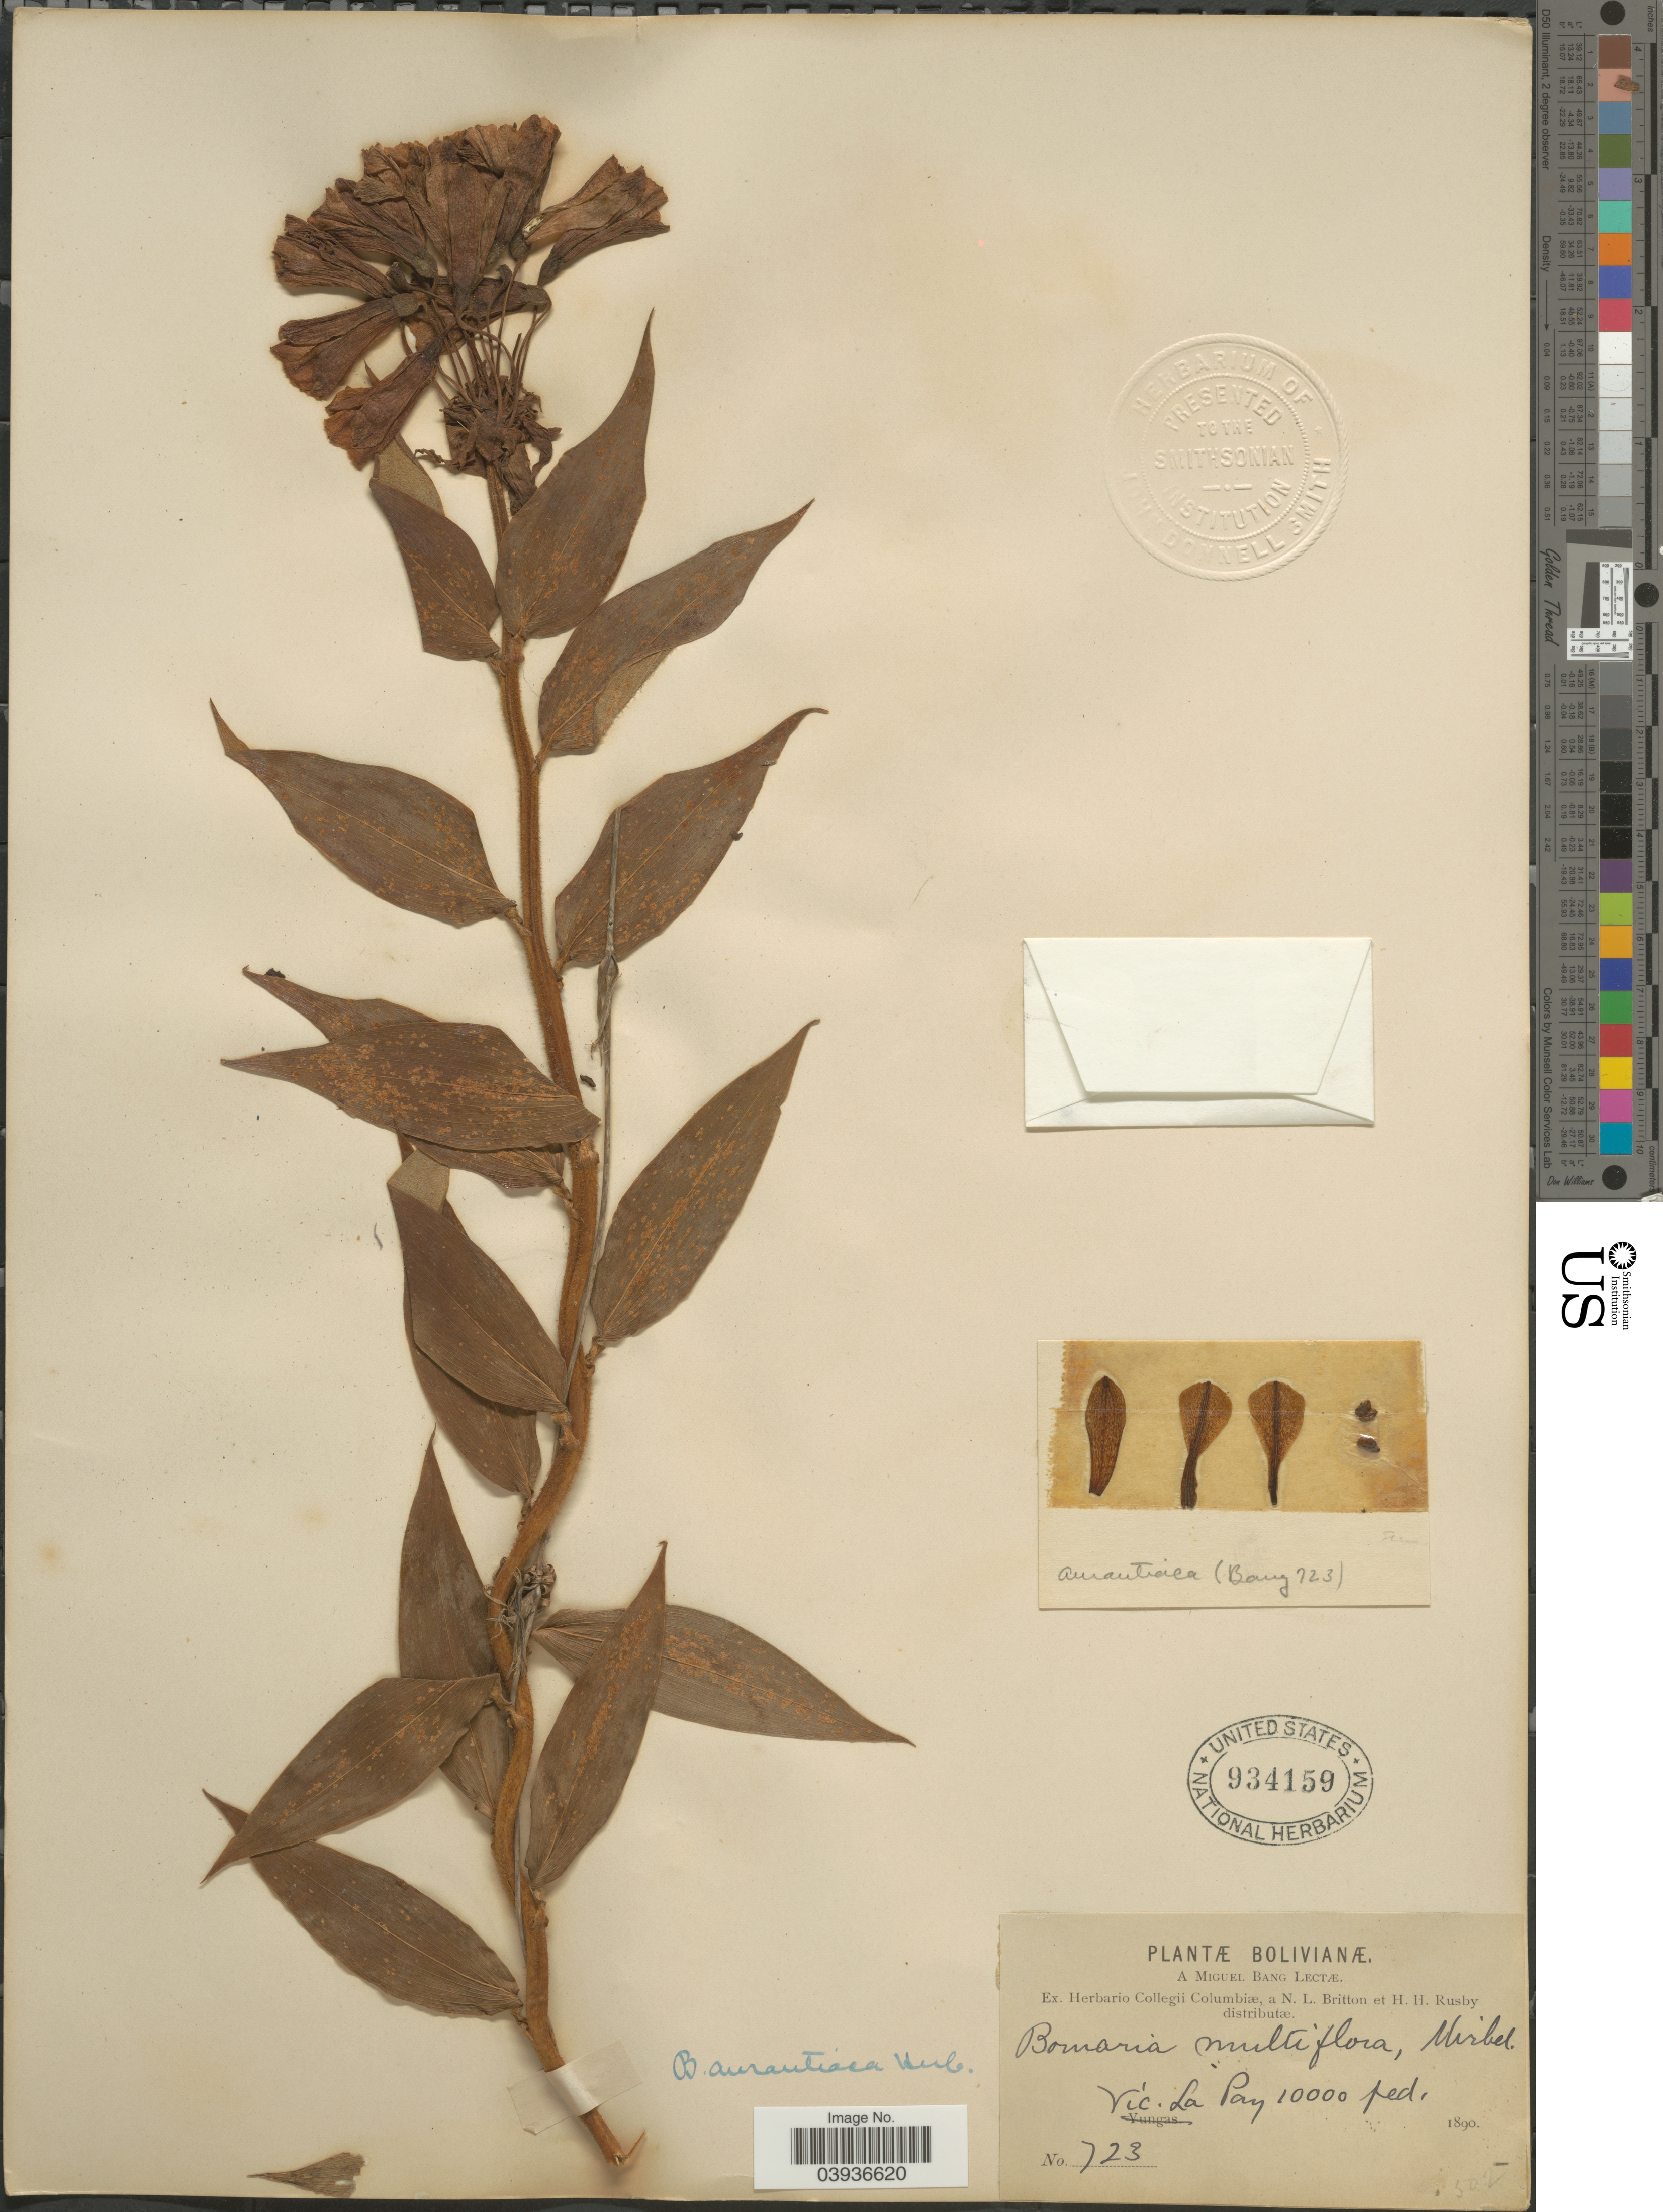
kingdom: Plantae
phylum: Tracheophyta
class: Liliopsida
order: Liliales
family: Alstroemeriaceae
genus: Bomarea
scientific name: Bomarea aurantiaca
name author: Herb.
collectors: M. Bang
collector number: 723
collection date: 1890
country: Bolivia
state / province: La Paz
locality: Vic. La Paz.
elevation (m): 3048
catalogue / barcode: US 934159